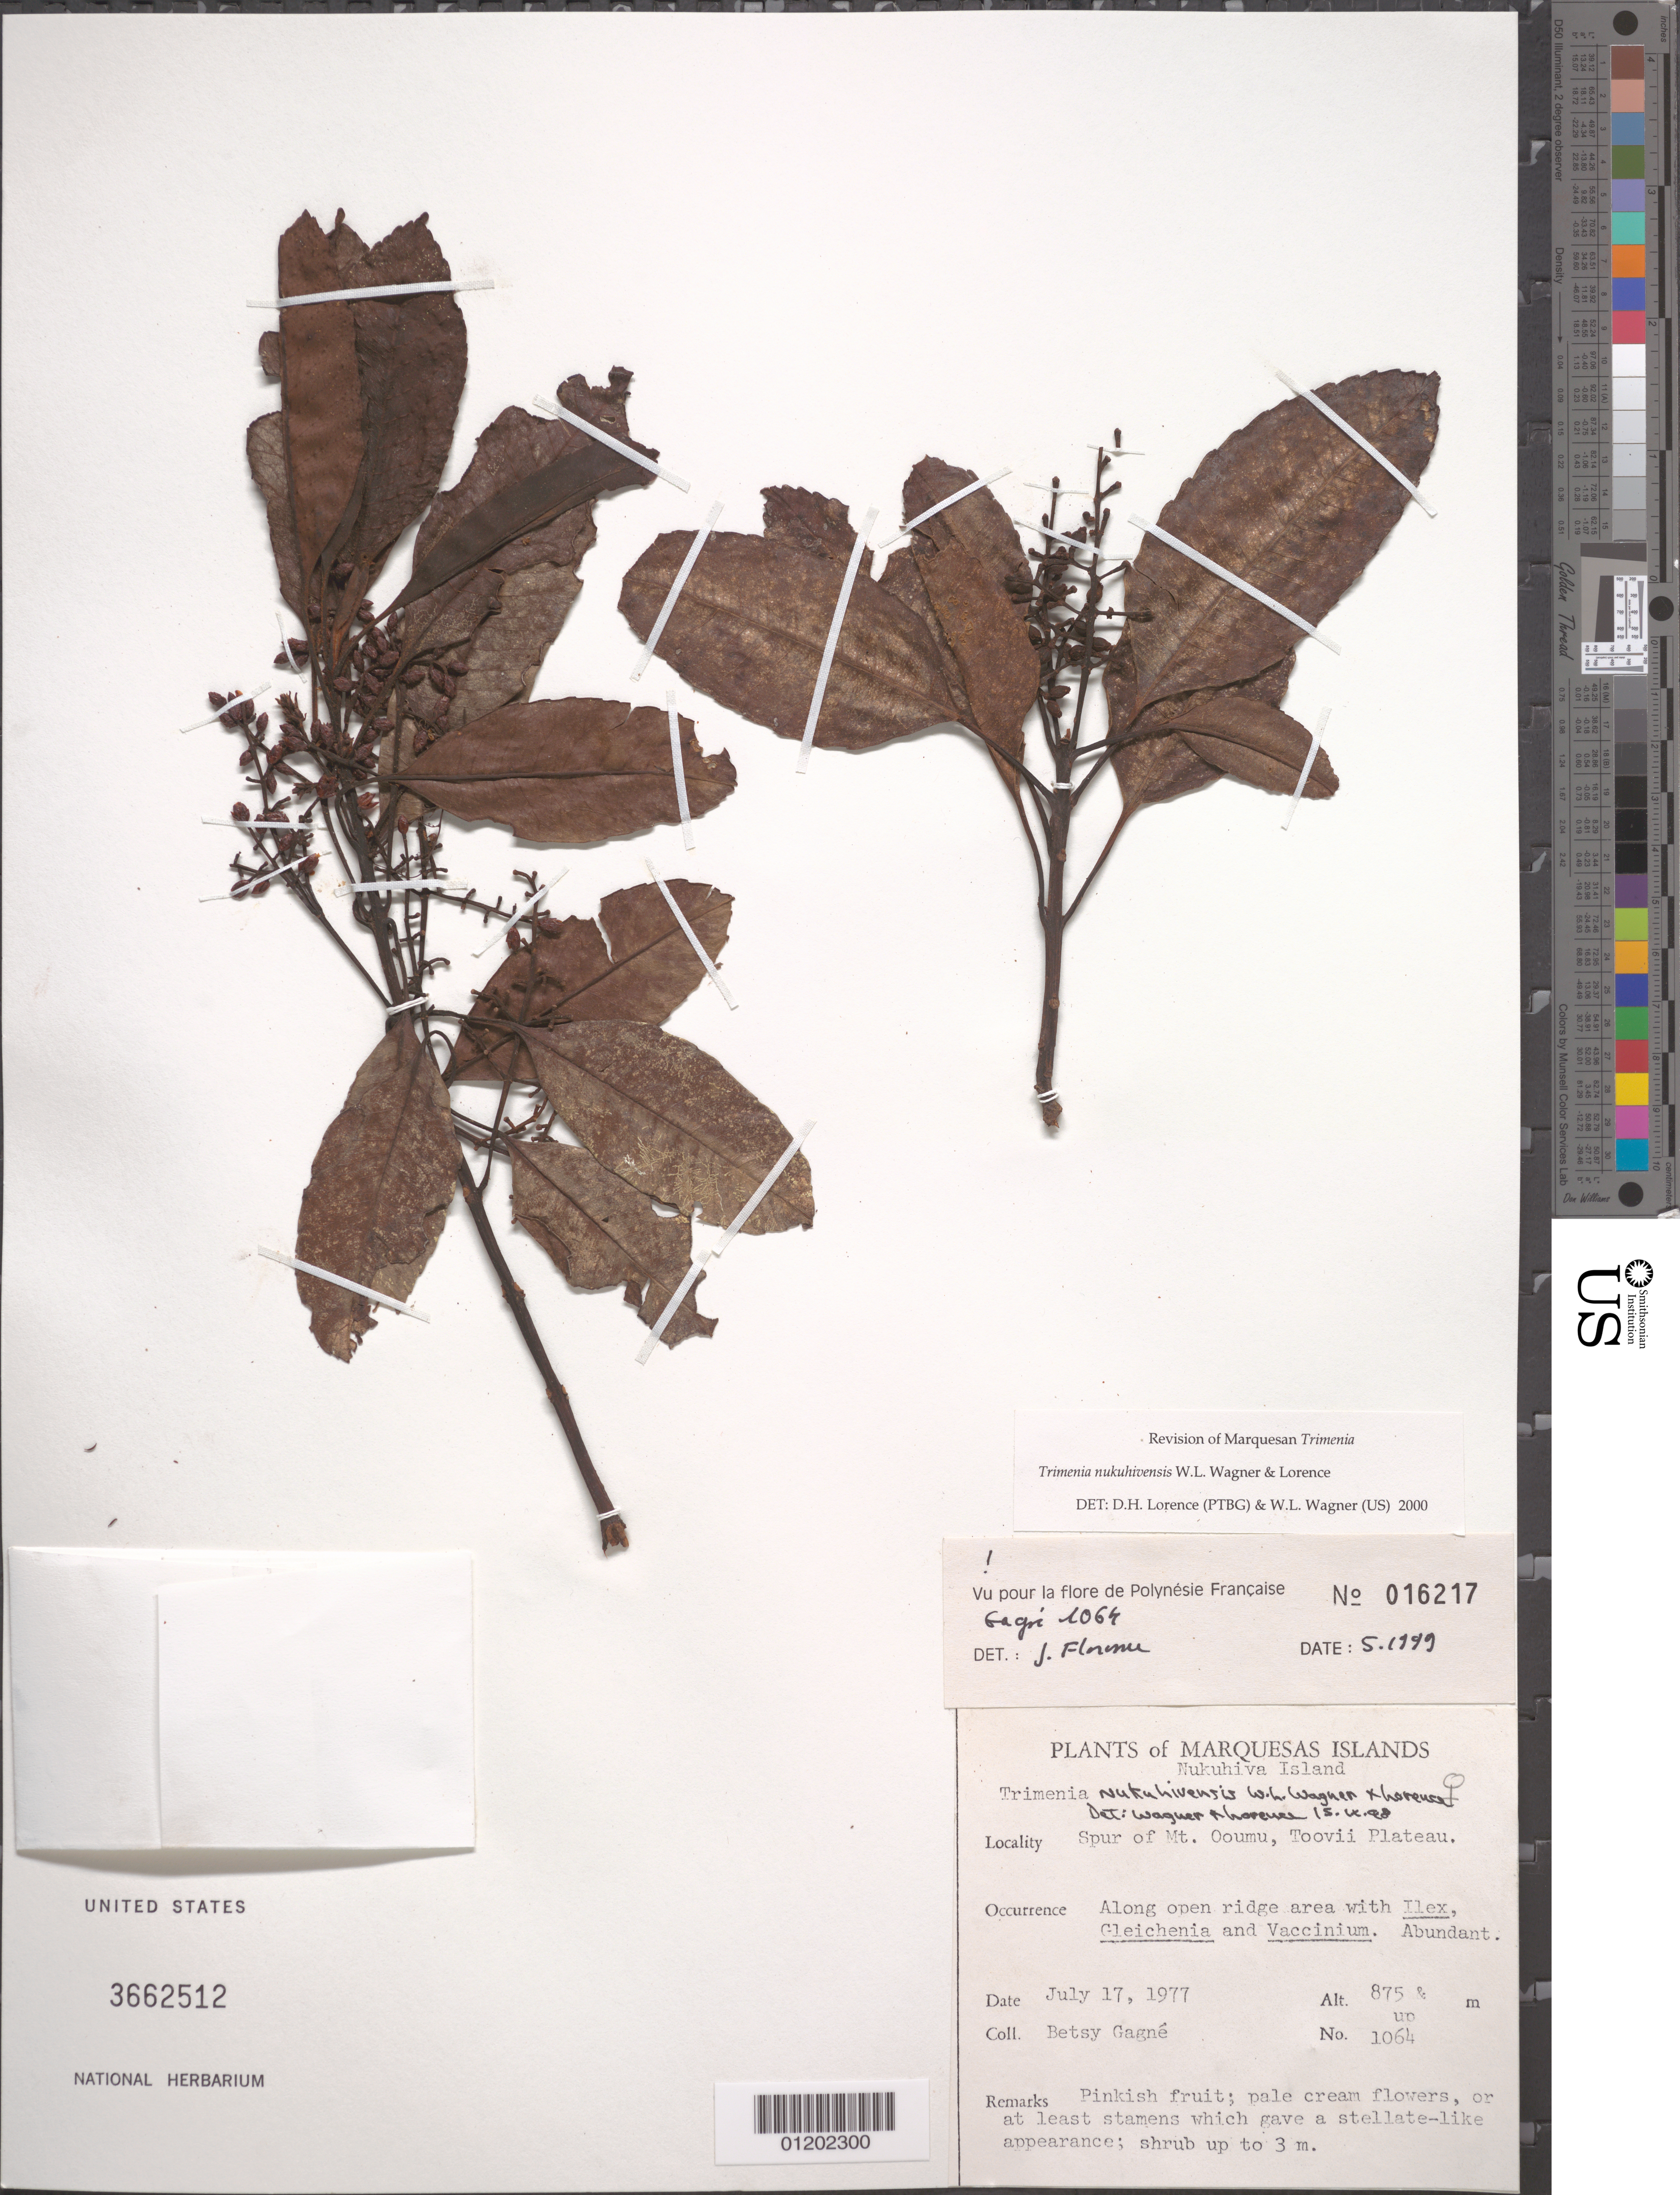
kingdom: Plantae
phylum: Tracheophyta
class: Magnoliopsida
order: Austrobaileyales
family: Trimeniaceae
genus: Trimenia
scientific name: Trimenia nukuhivensis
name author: W.L. Wagner & Lorence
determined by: Wagner, W. L.; Lorence, David H.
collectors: B. H. Gagné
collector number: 1064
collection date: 1977-07-17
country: French Polynesia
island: Nuku Hiva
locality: Toovii Plateau, spur of Mt. Ooumu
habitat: Along open ridge area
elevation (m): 875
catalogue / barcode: US 3662512